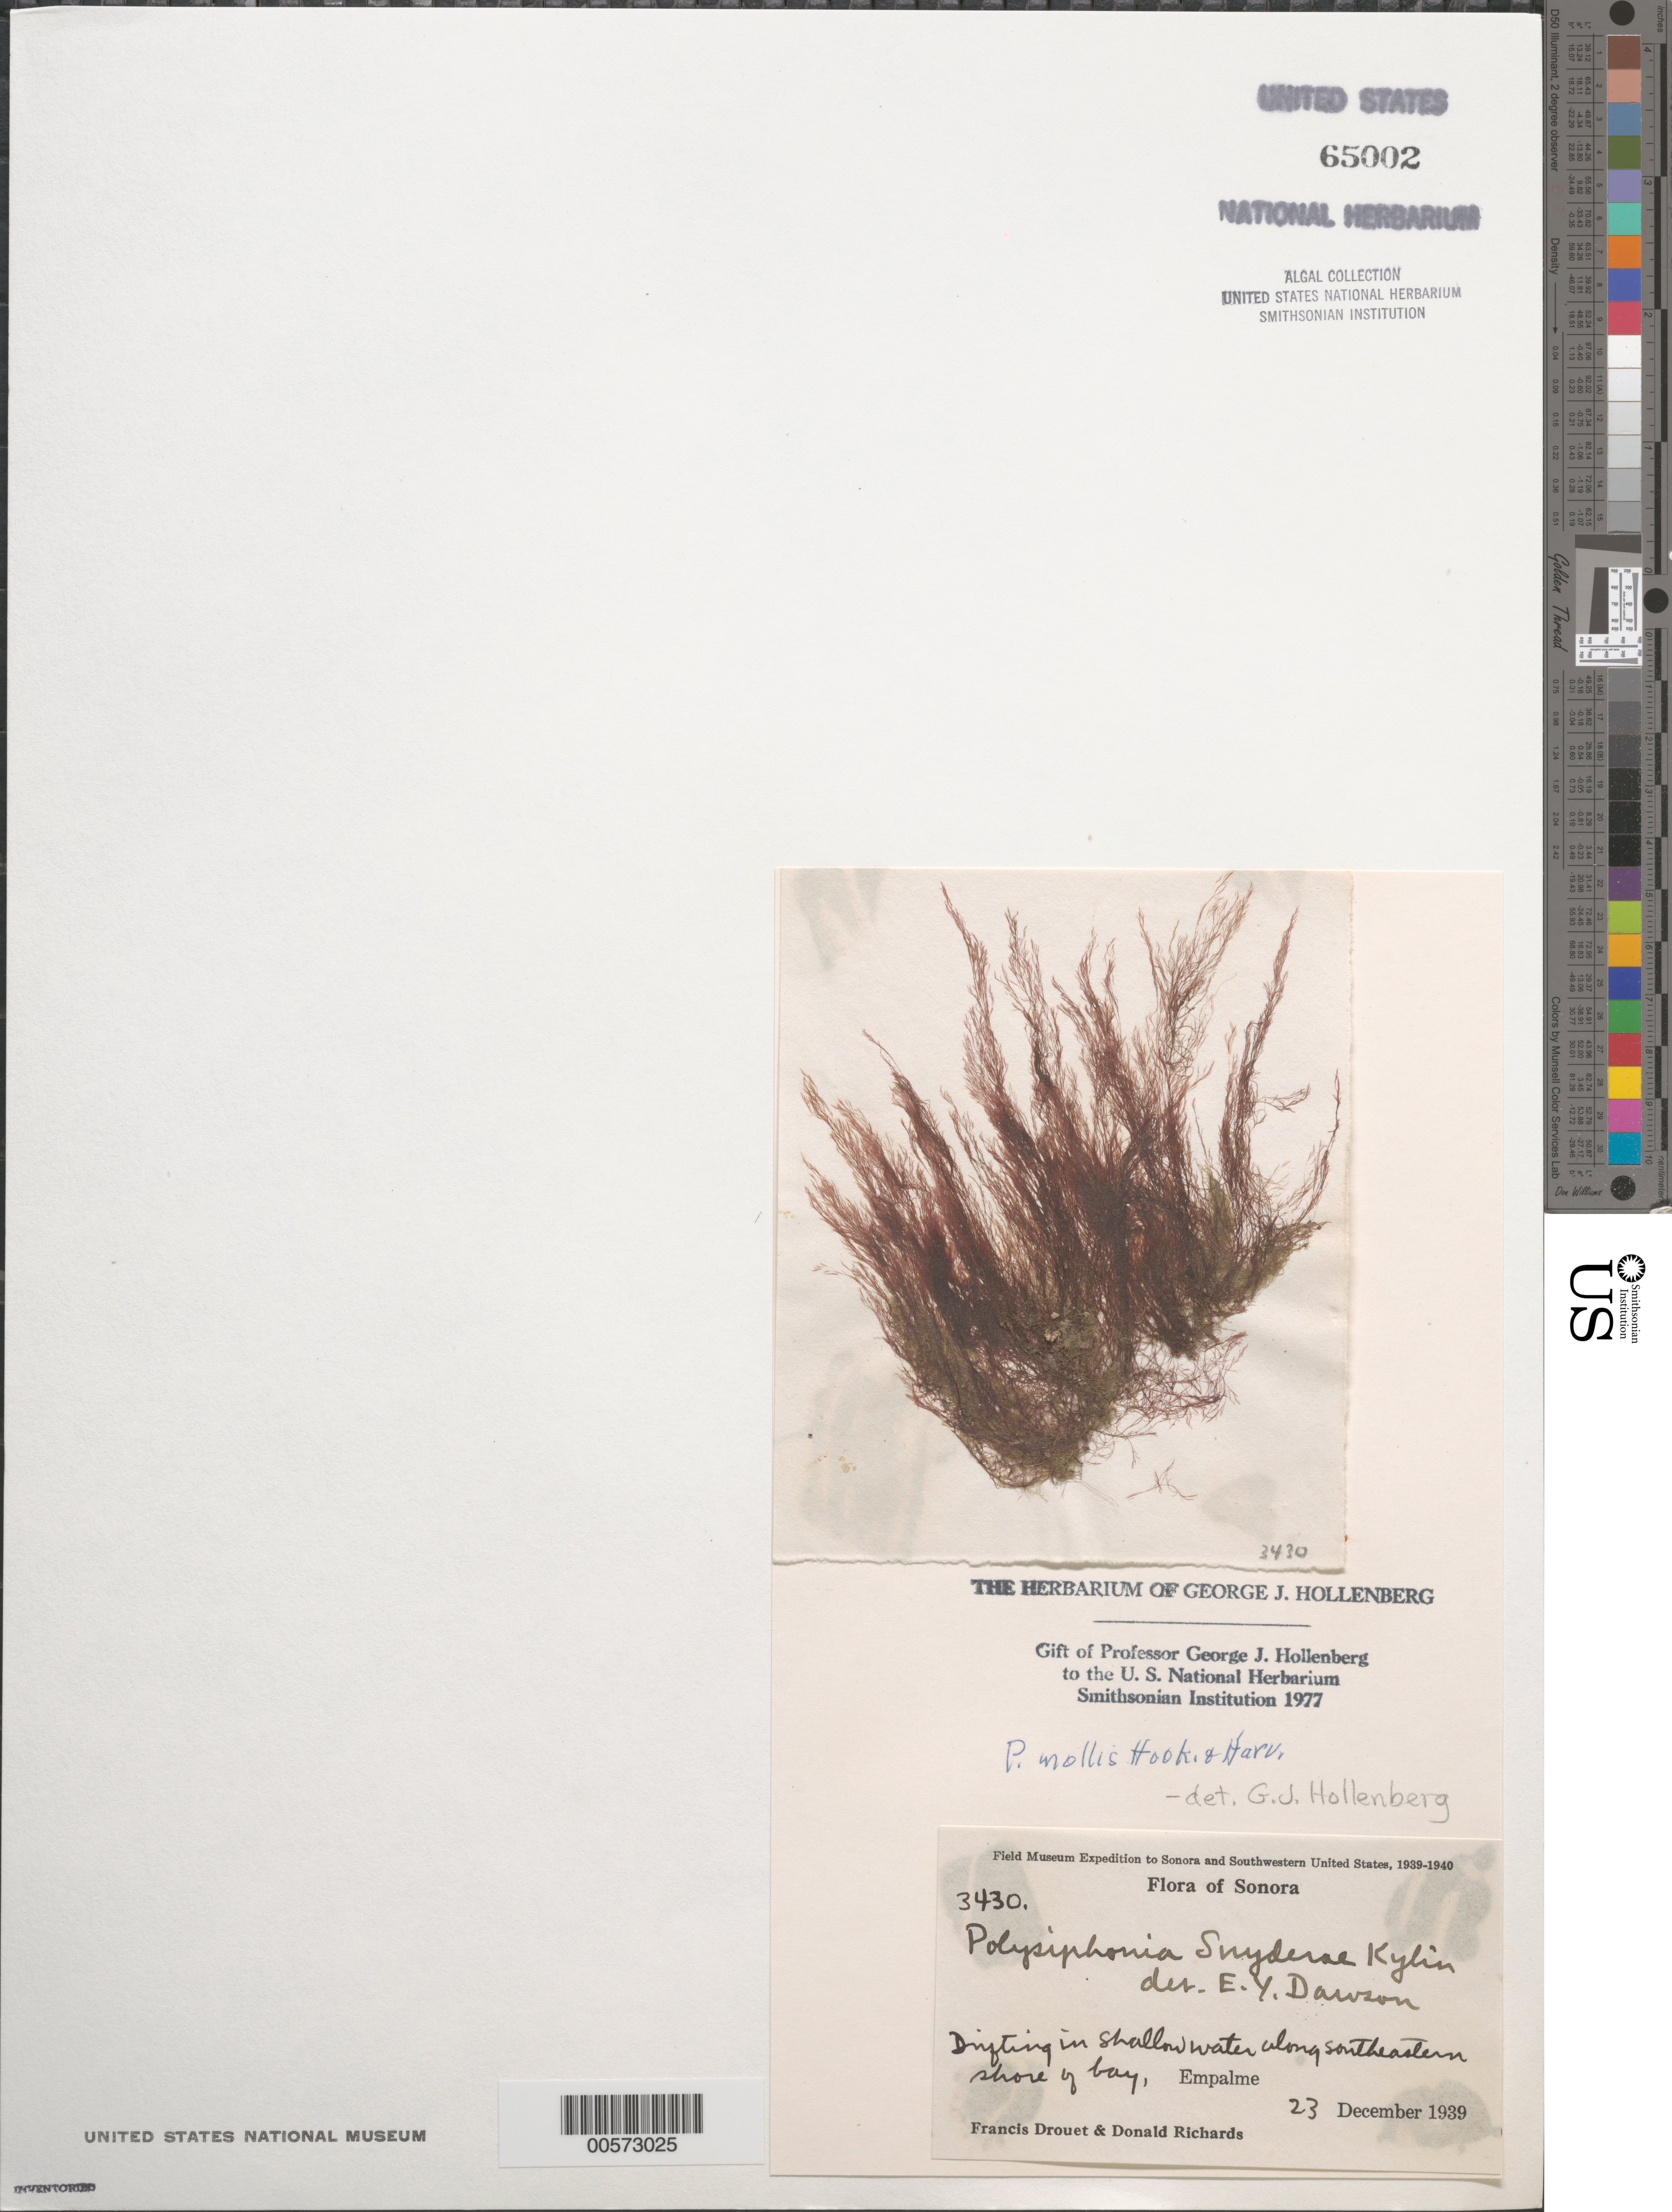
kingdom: Plantae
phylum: Rhodophyta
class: Florideophyceae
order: Ceramiales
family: Rhodomelaceae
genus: Polysiphonia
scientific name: Polysiphonia mollis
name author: Hook. f. & Harv.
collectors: F. E. Drouet & D. Richards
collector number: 3430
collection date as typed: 23 Dec 1939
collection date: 1939-12-23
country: Mexico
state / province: Sonora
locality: Empalme Bay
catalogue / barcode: US 65002